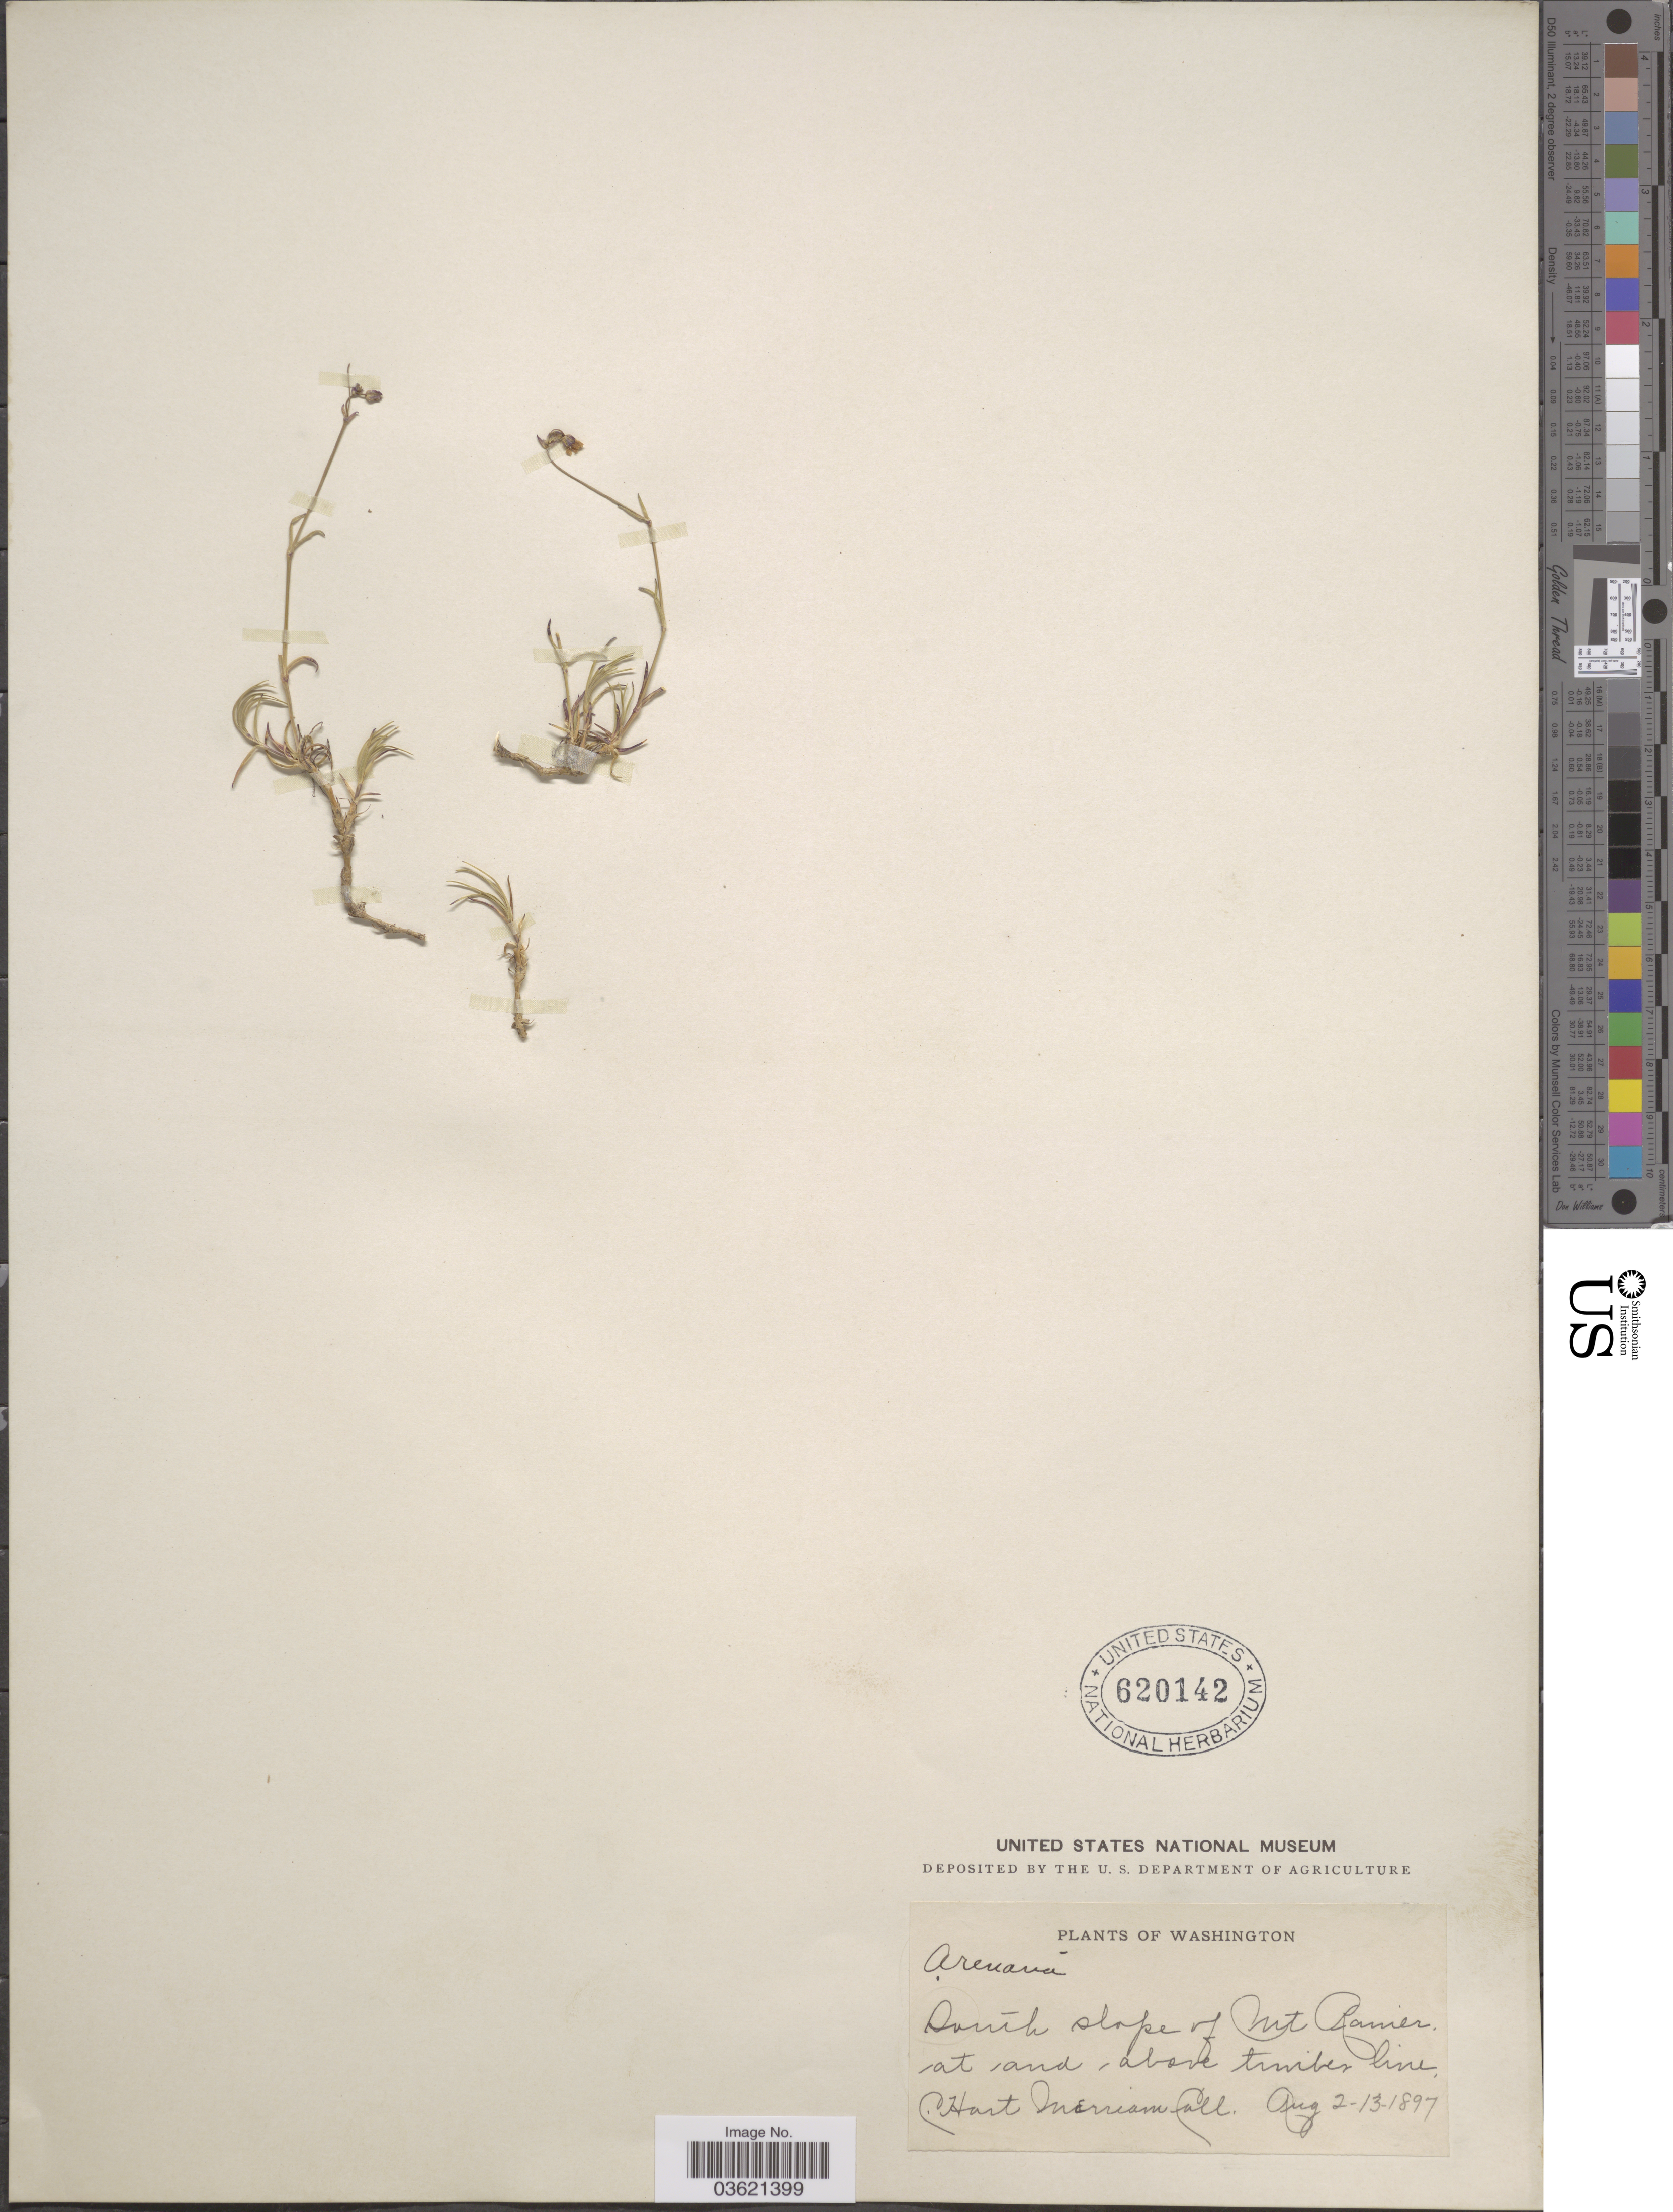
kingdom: Plantae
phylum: Tracheophyta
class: Magnoliopsida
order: Caryophyllales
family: Caryophyllaceae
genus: Arenaria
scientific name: Arenaria sp.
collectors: C. Merriam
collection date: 1897-08-02/1897-08-13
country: United States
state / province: Washington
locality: South slope of Mt. Rainer, at and above timberline.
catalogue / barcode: US 620142